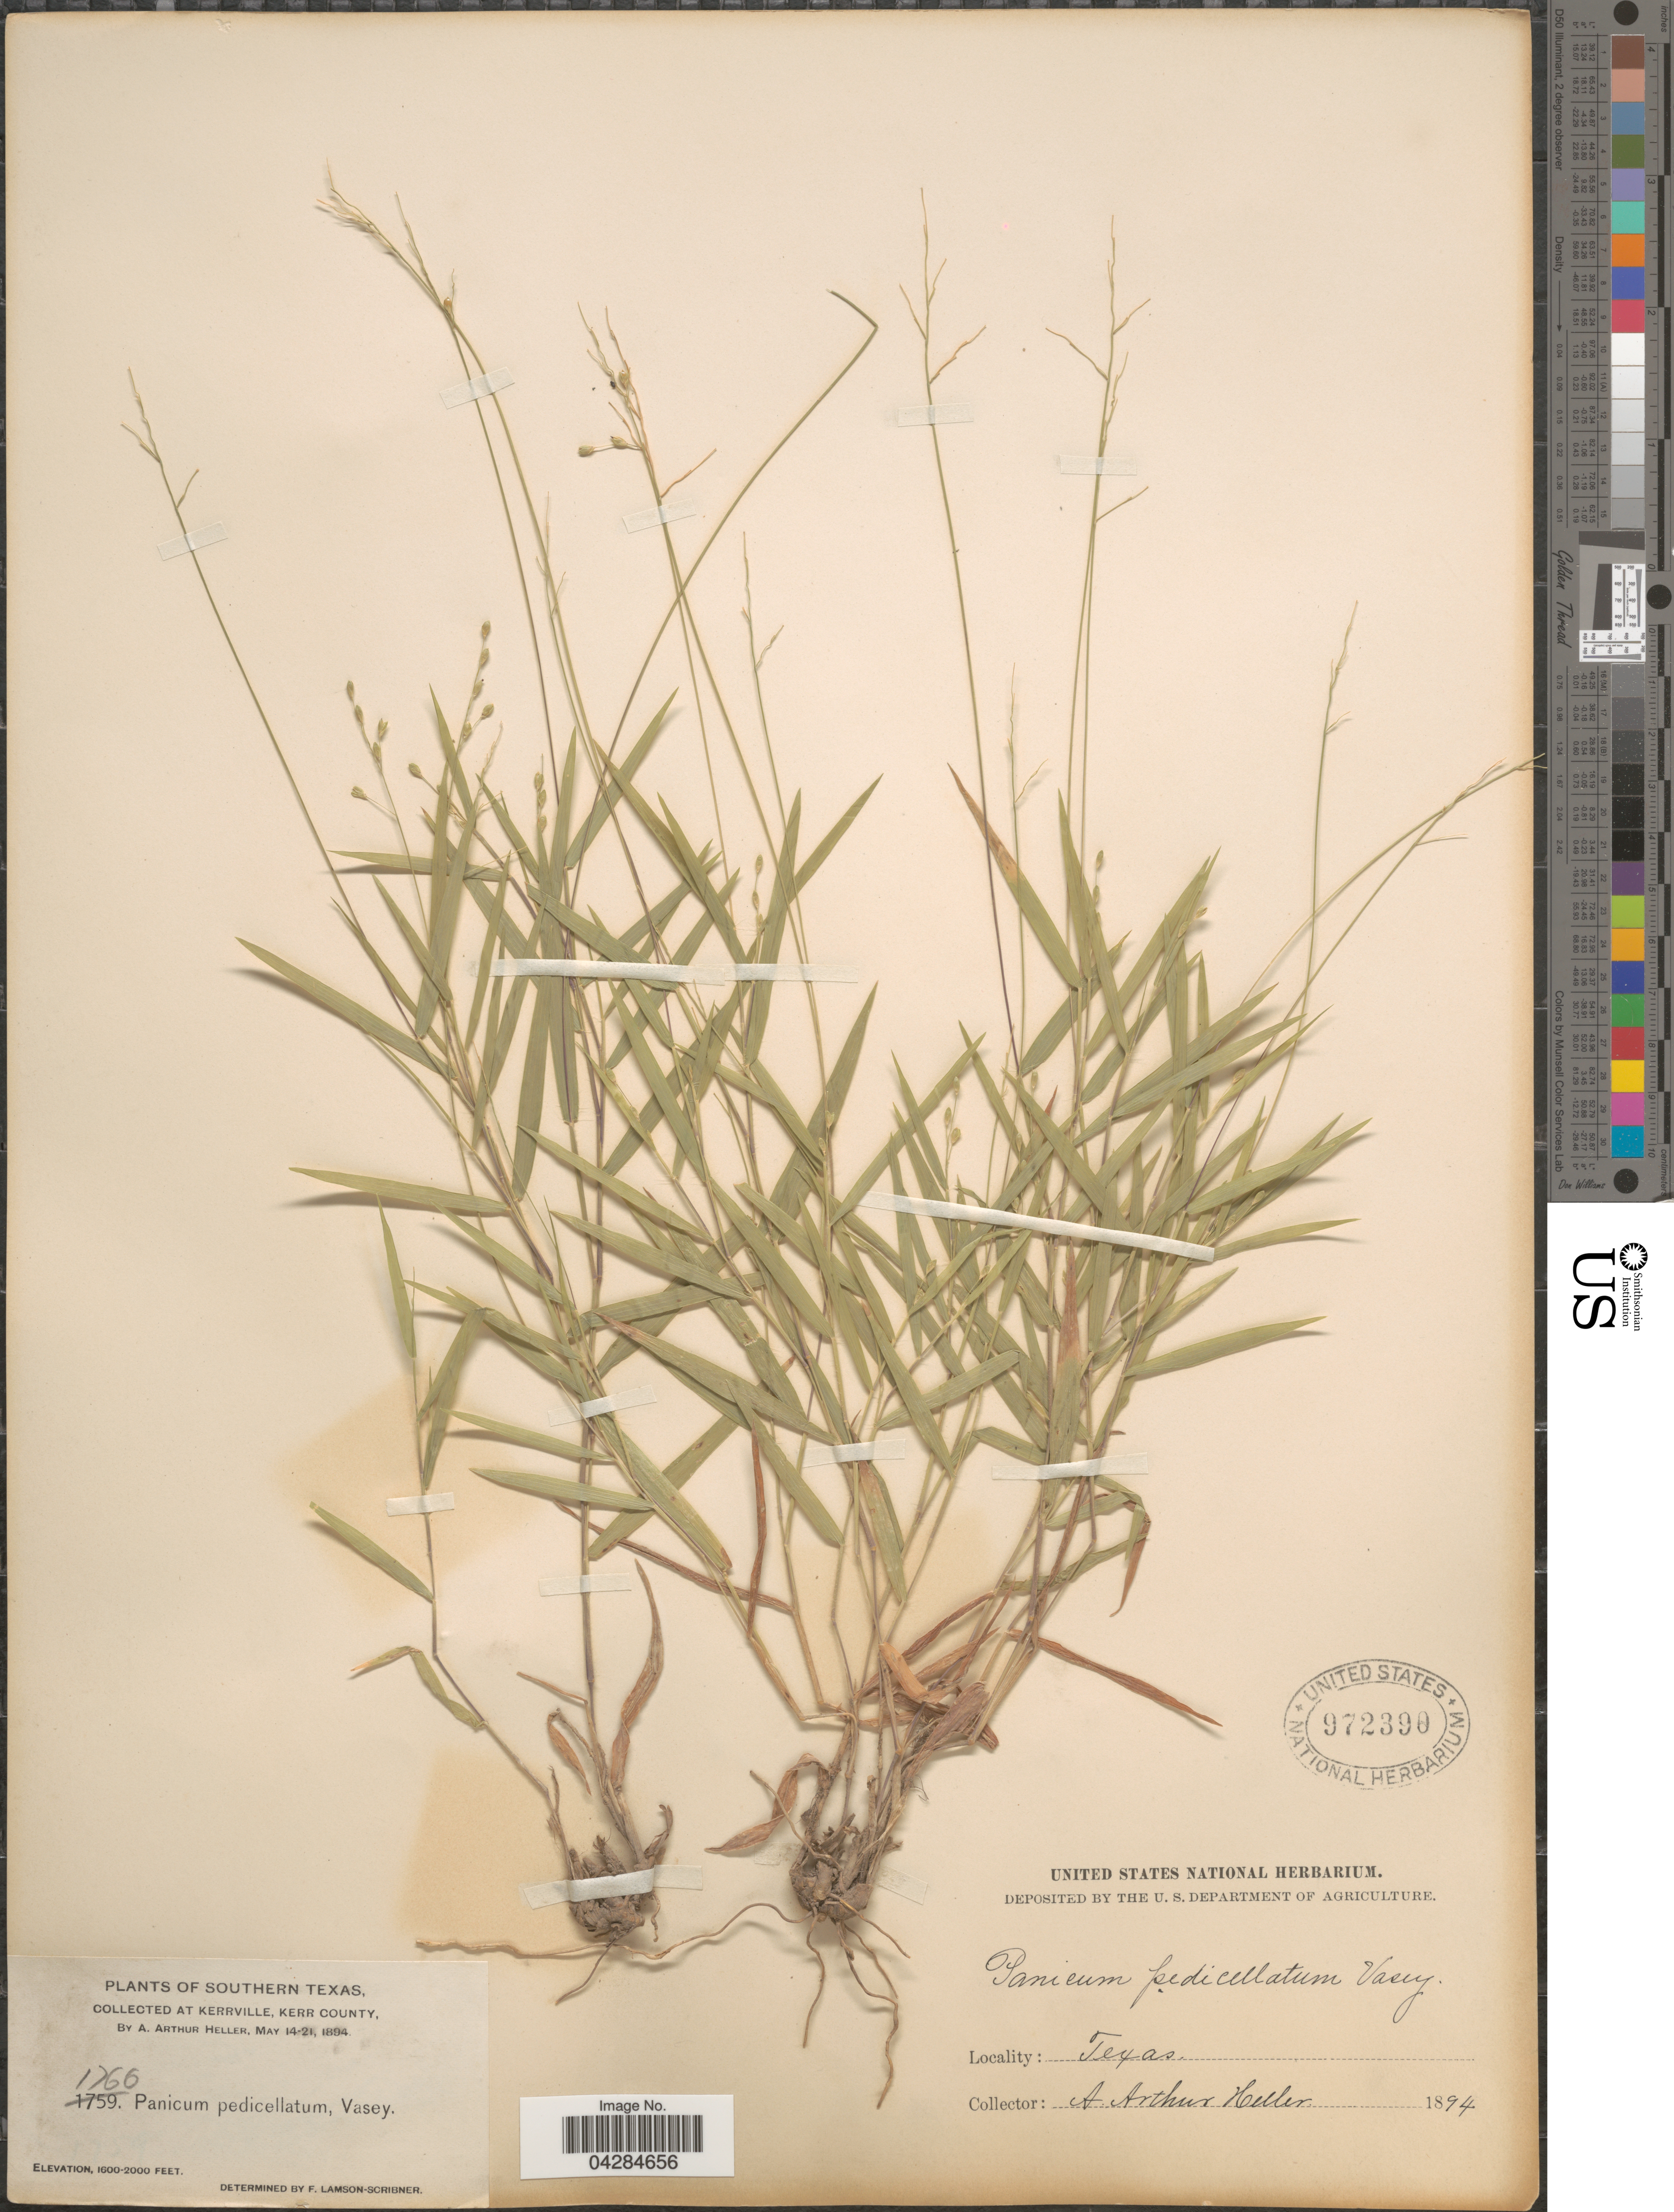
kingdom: Plantae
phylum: Tracheophyta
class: Liliopsida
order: Poales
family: Poaceae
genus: Dichanthelium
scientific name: Dichanthelium pedicellatum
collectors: A. A. Heller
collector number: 1766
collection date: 1894-05-14/1894-05-21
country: United States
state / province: Texas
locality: Southern Texas. At Kerrville, Kerr County.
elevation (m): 488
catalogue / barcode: US 972390